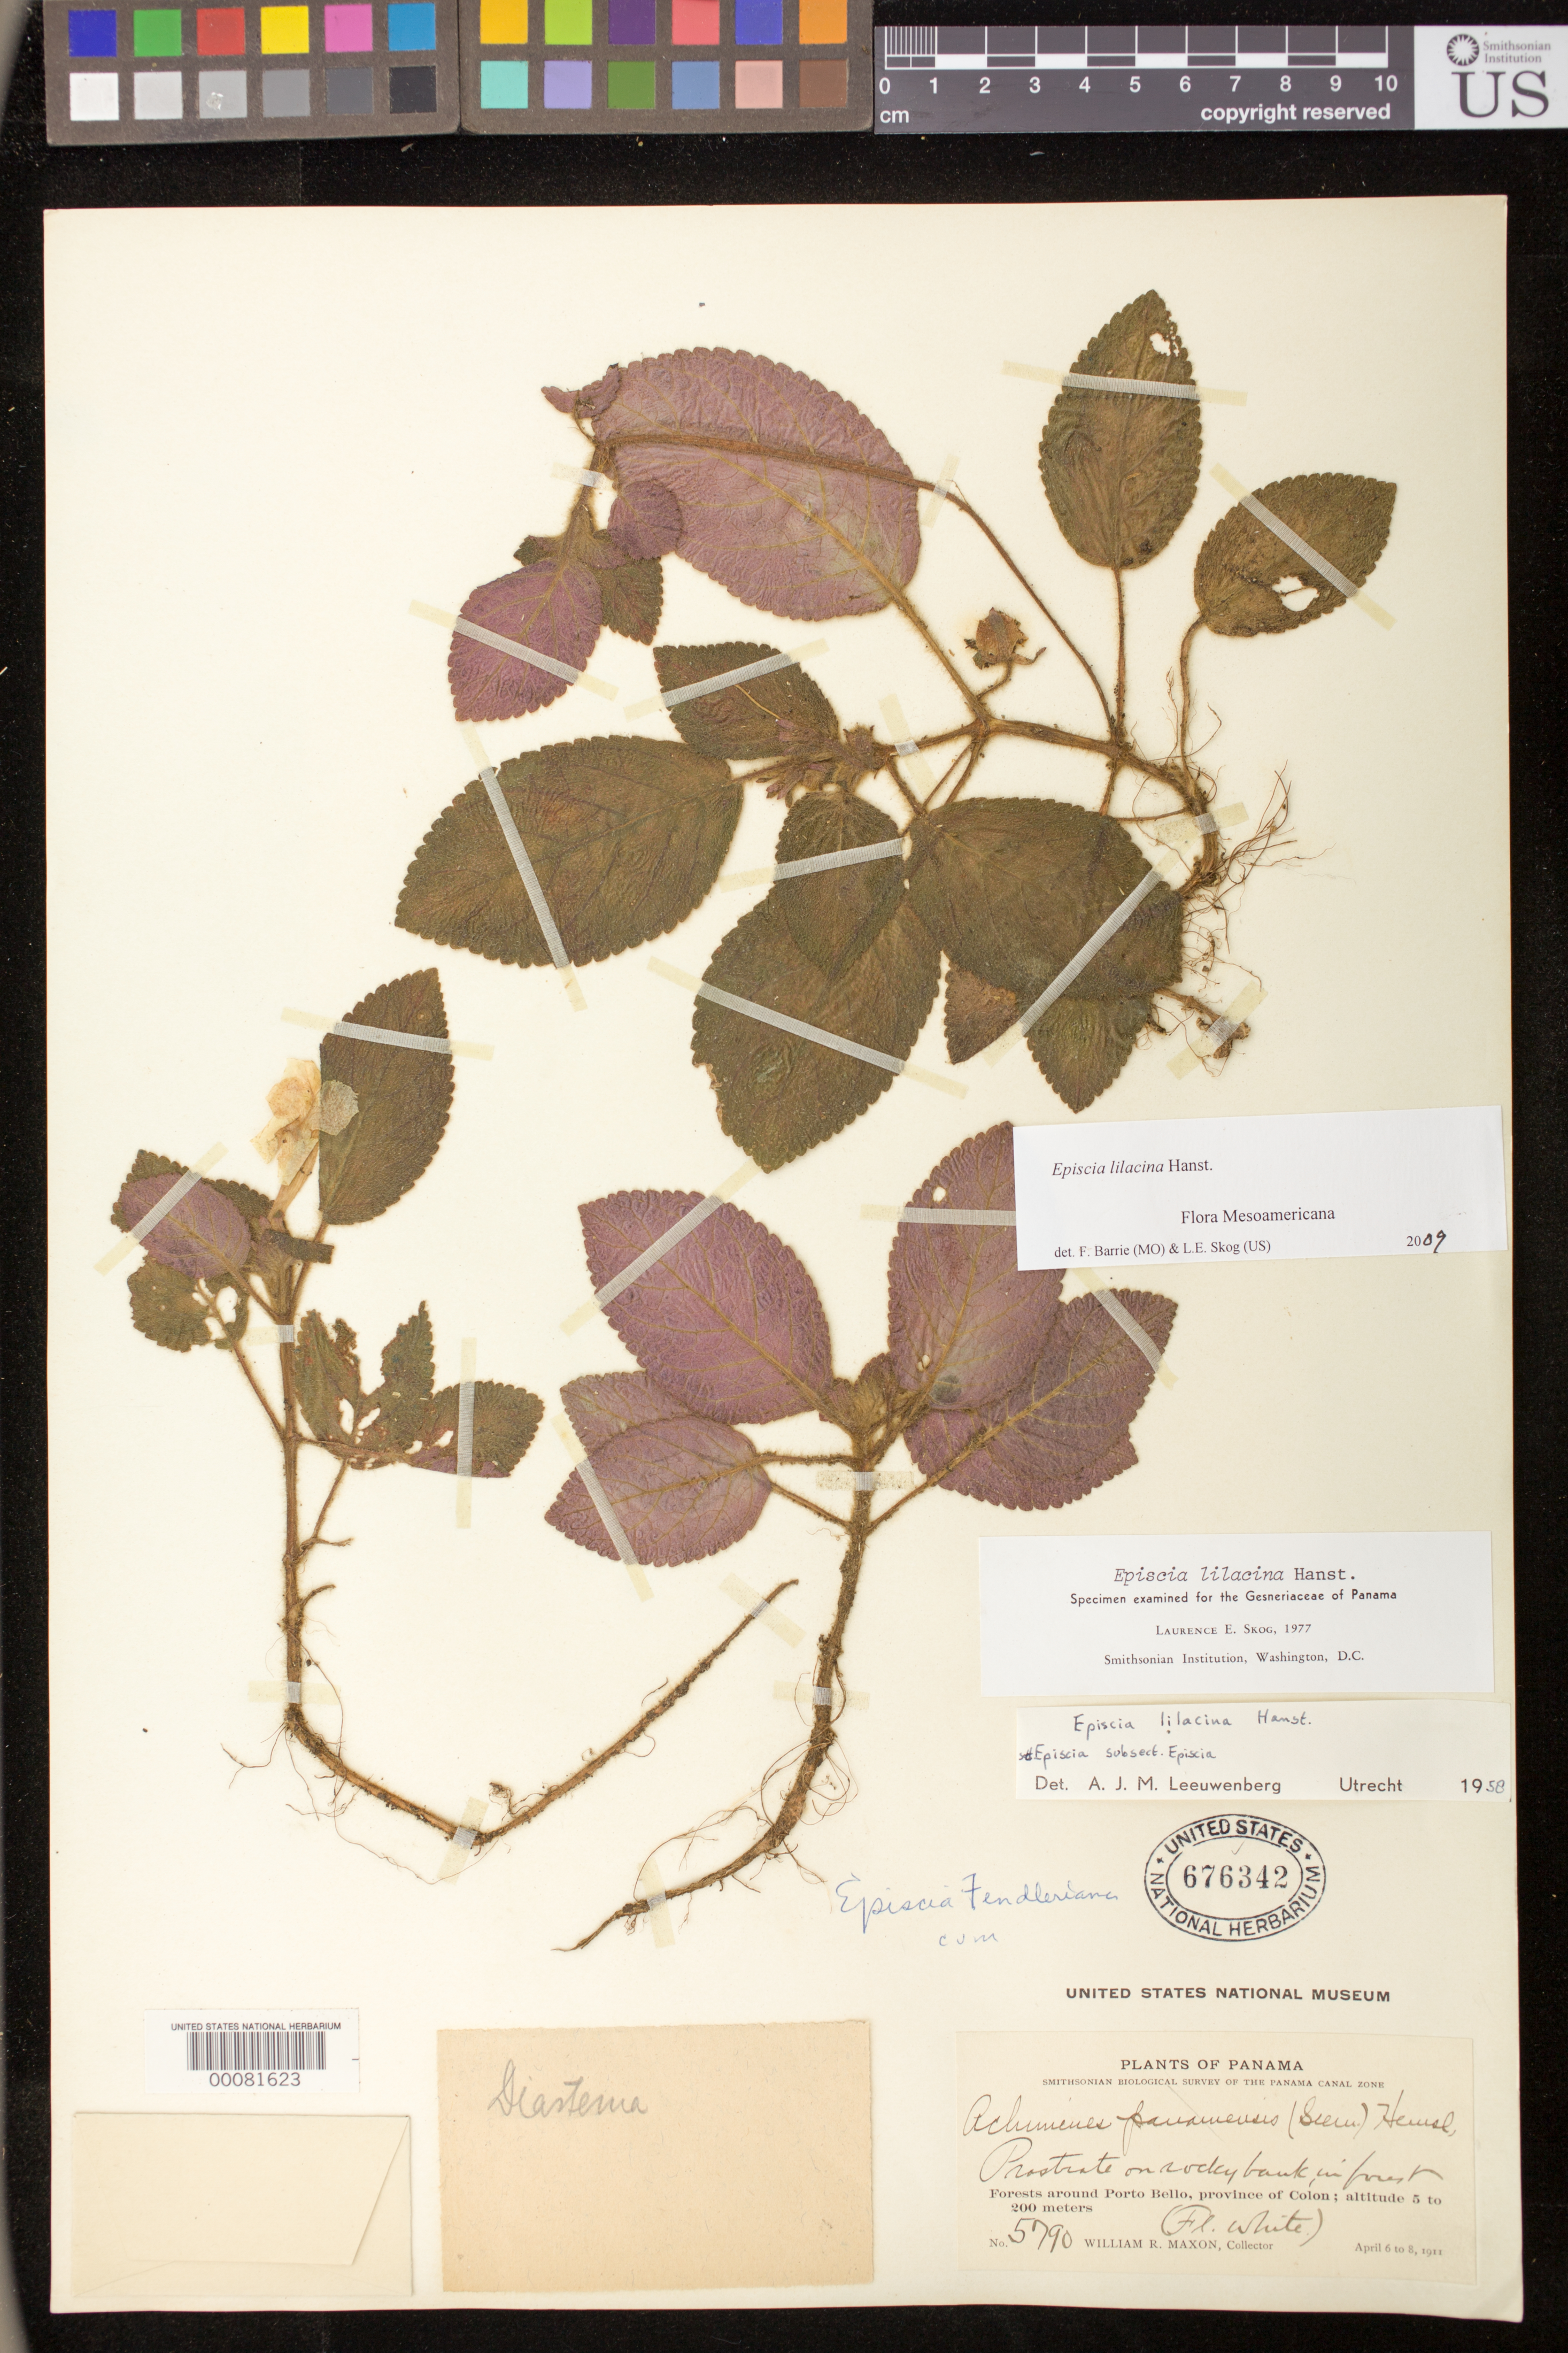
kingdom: Plantae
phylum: Tracheophyta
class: Magnoliopsida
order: Lamiales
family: Gesneriaceae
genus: Episcia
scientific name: Episcia lilacina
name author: Hanst.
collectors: W. R. Maxon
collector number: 5790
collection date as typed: Apr 1911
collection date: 1911-04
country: Panama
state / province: Colón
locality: Around Porto Bello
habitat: Forest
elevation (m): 5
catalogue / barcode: US 676342